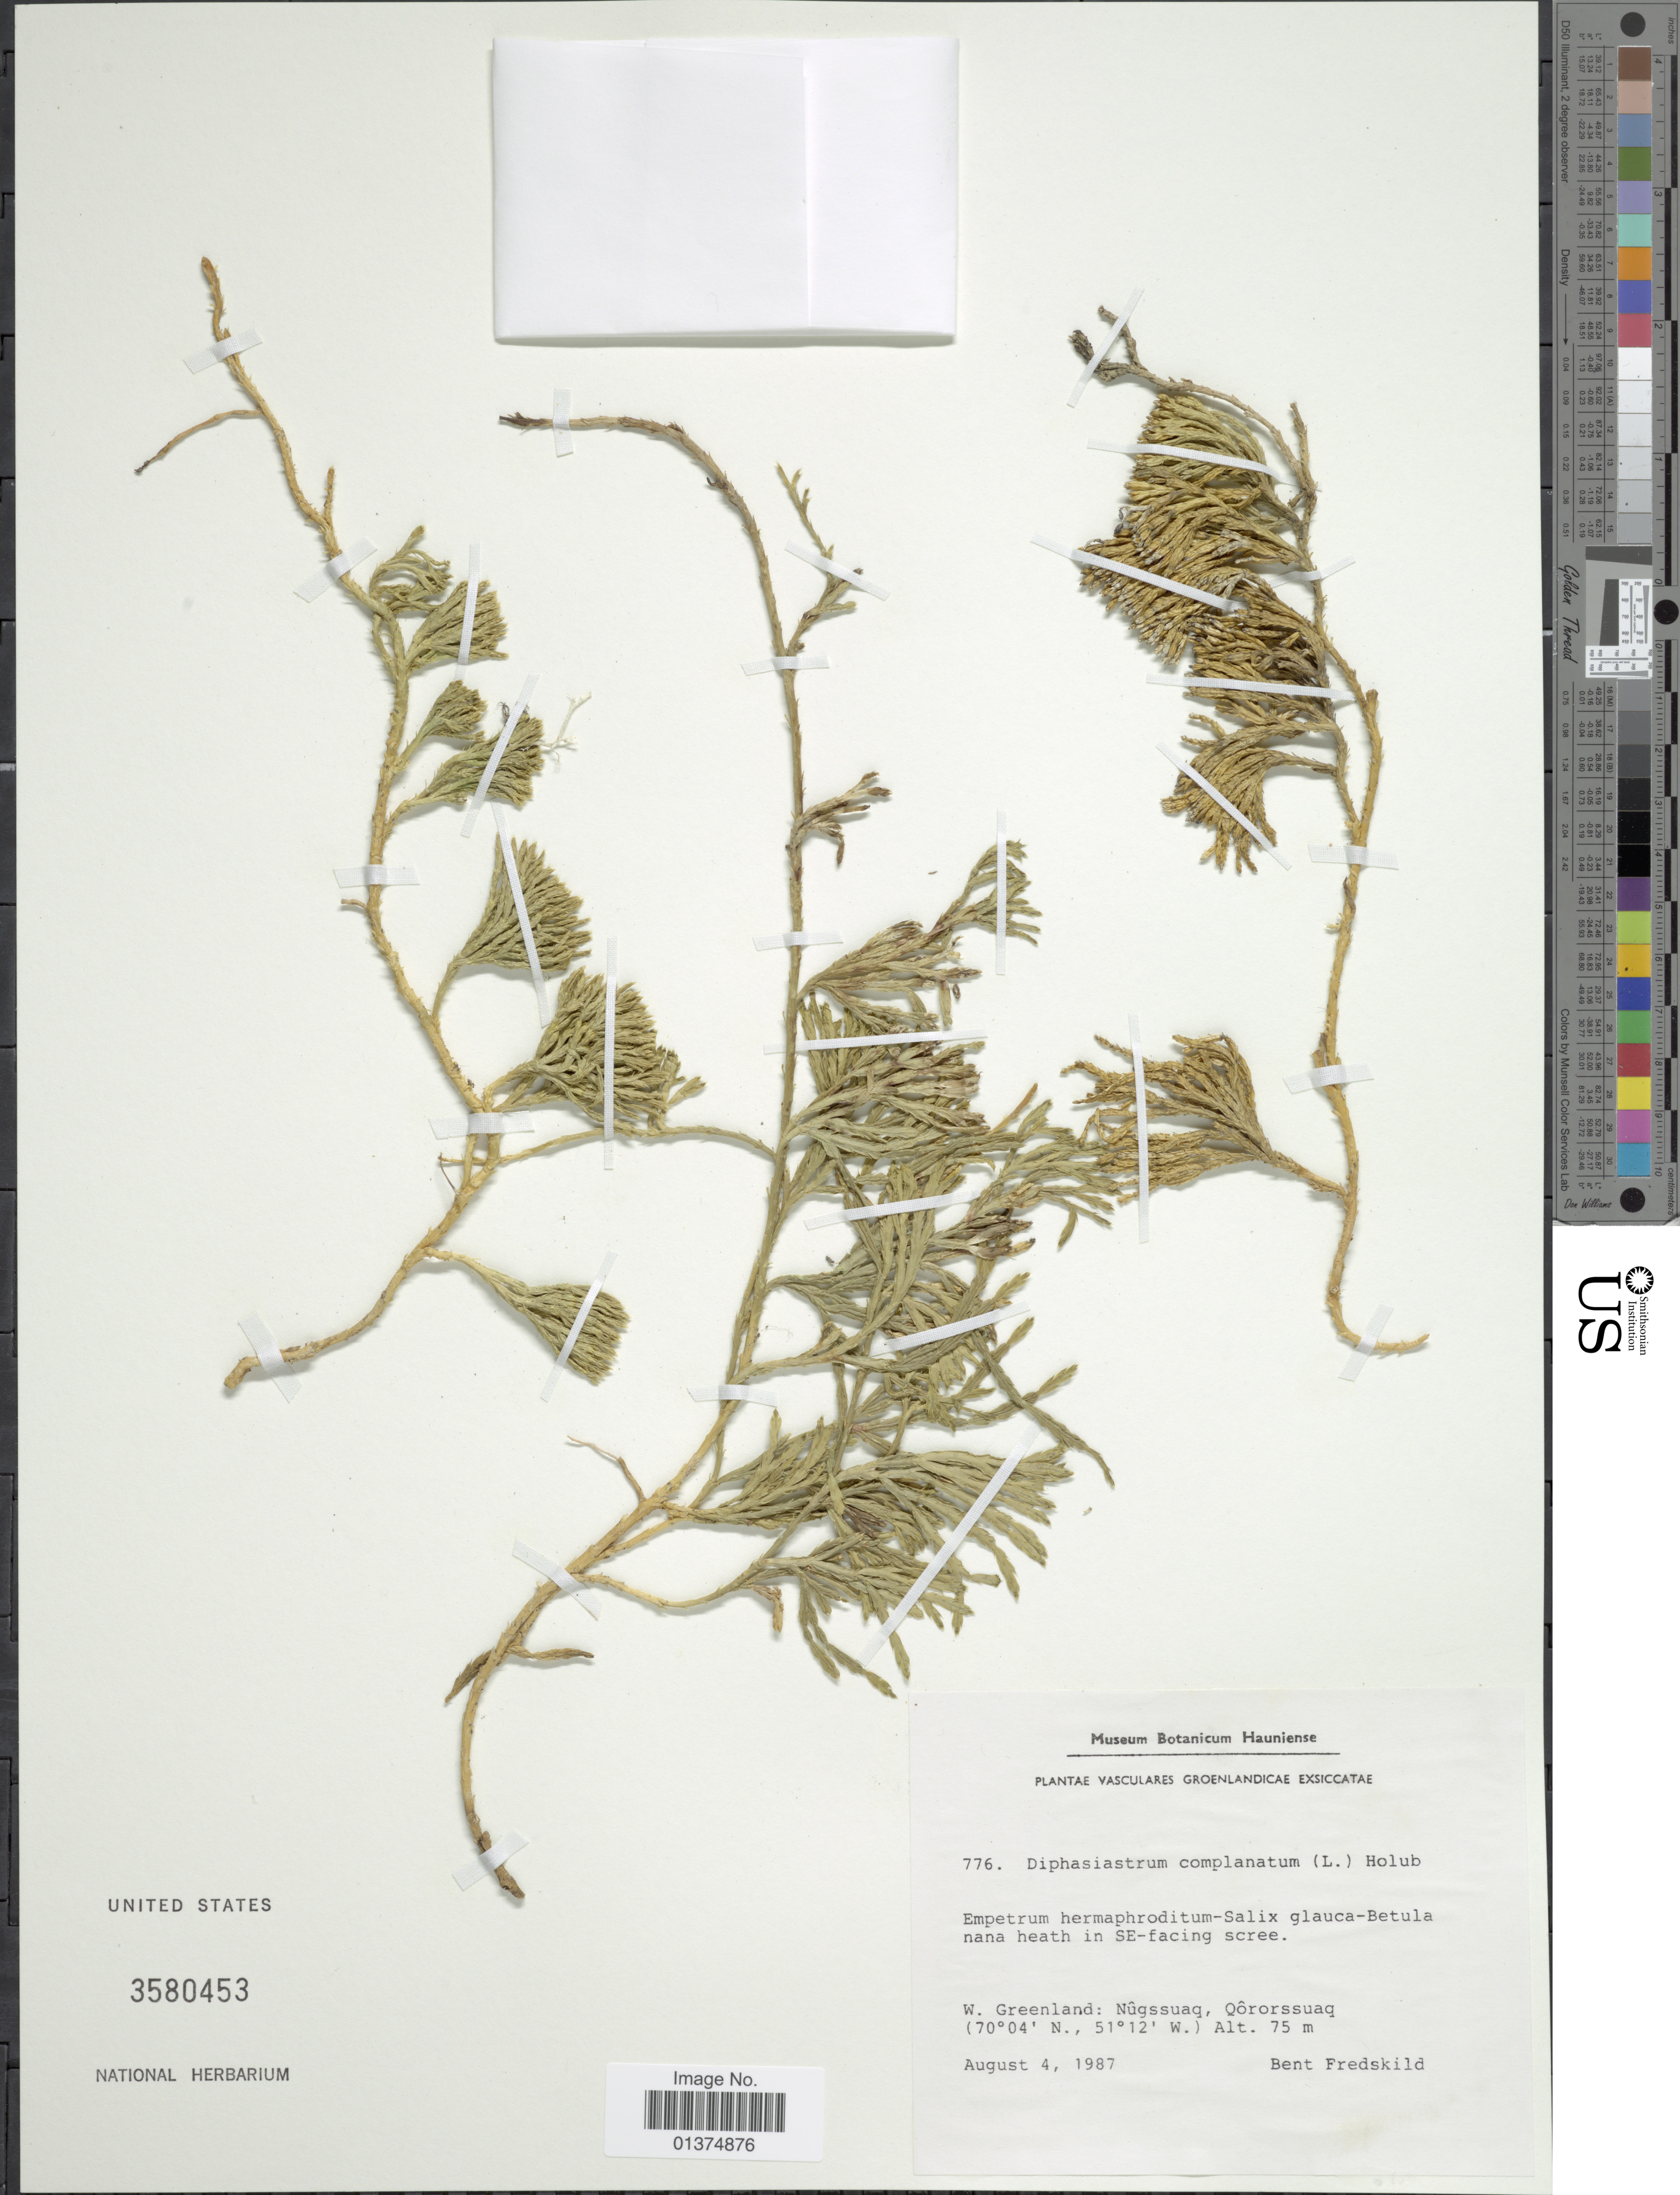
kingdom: Plantae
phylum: Tracheophyta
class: Lycopodiopsida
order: Lycopodiales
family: Lycopodiaceae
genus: Diphasiastrum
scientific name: Diphasiastrum complanatum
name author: (L.) Holub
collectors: B. Fredskild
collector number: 776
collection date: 1987-08-04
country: Greenland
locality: W.Greenland: Nûgssuaq, Oôrorssuaq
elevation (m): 75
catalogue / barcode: US 3580453